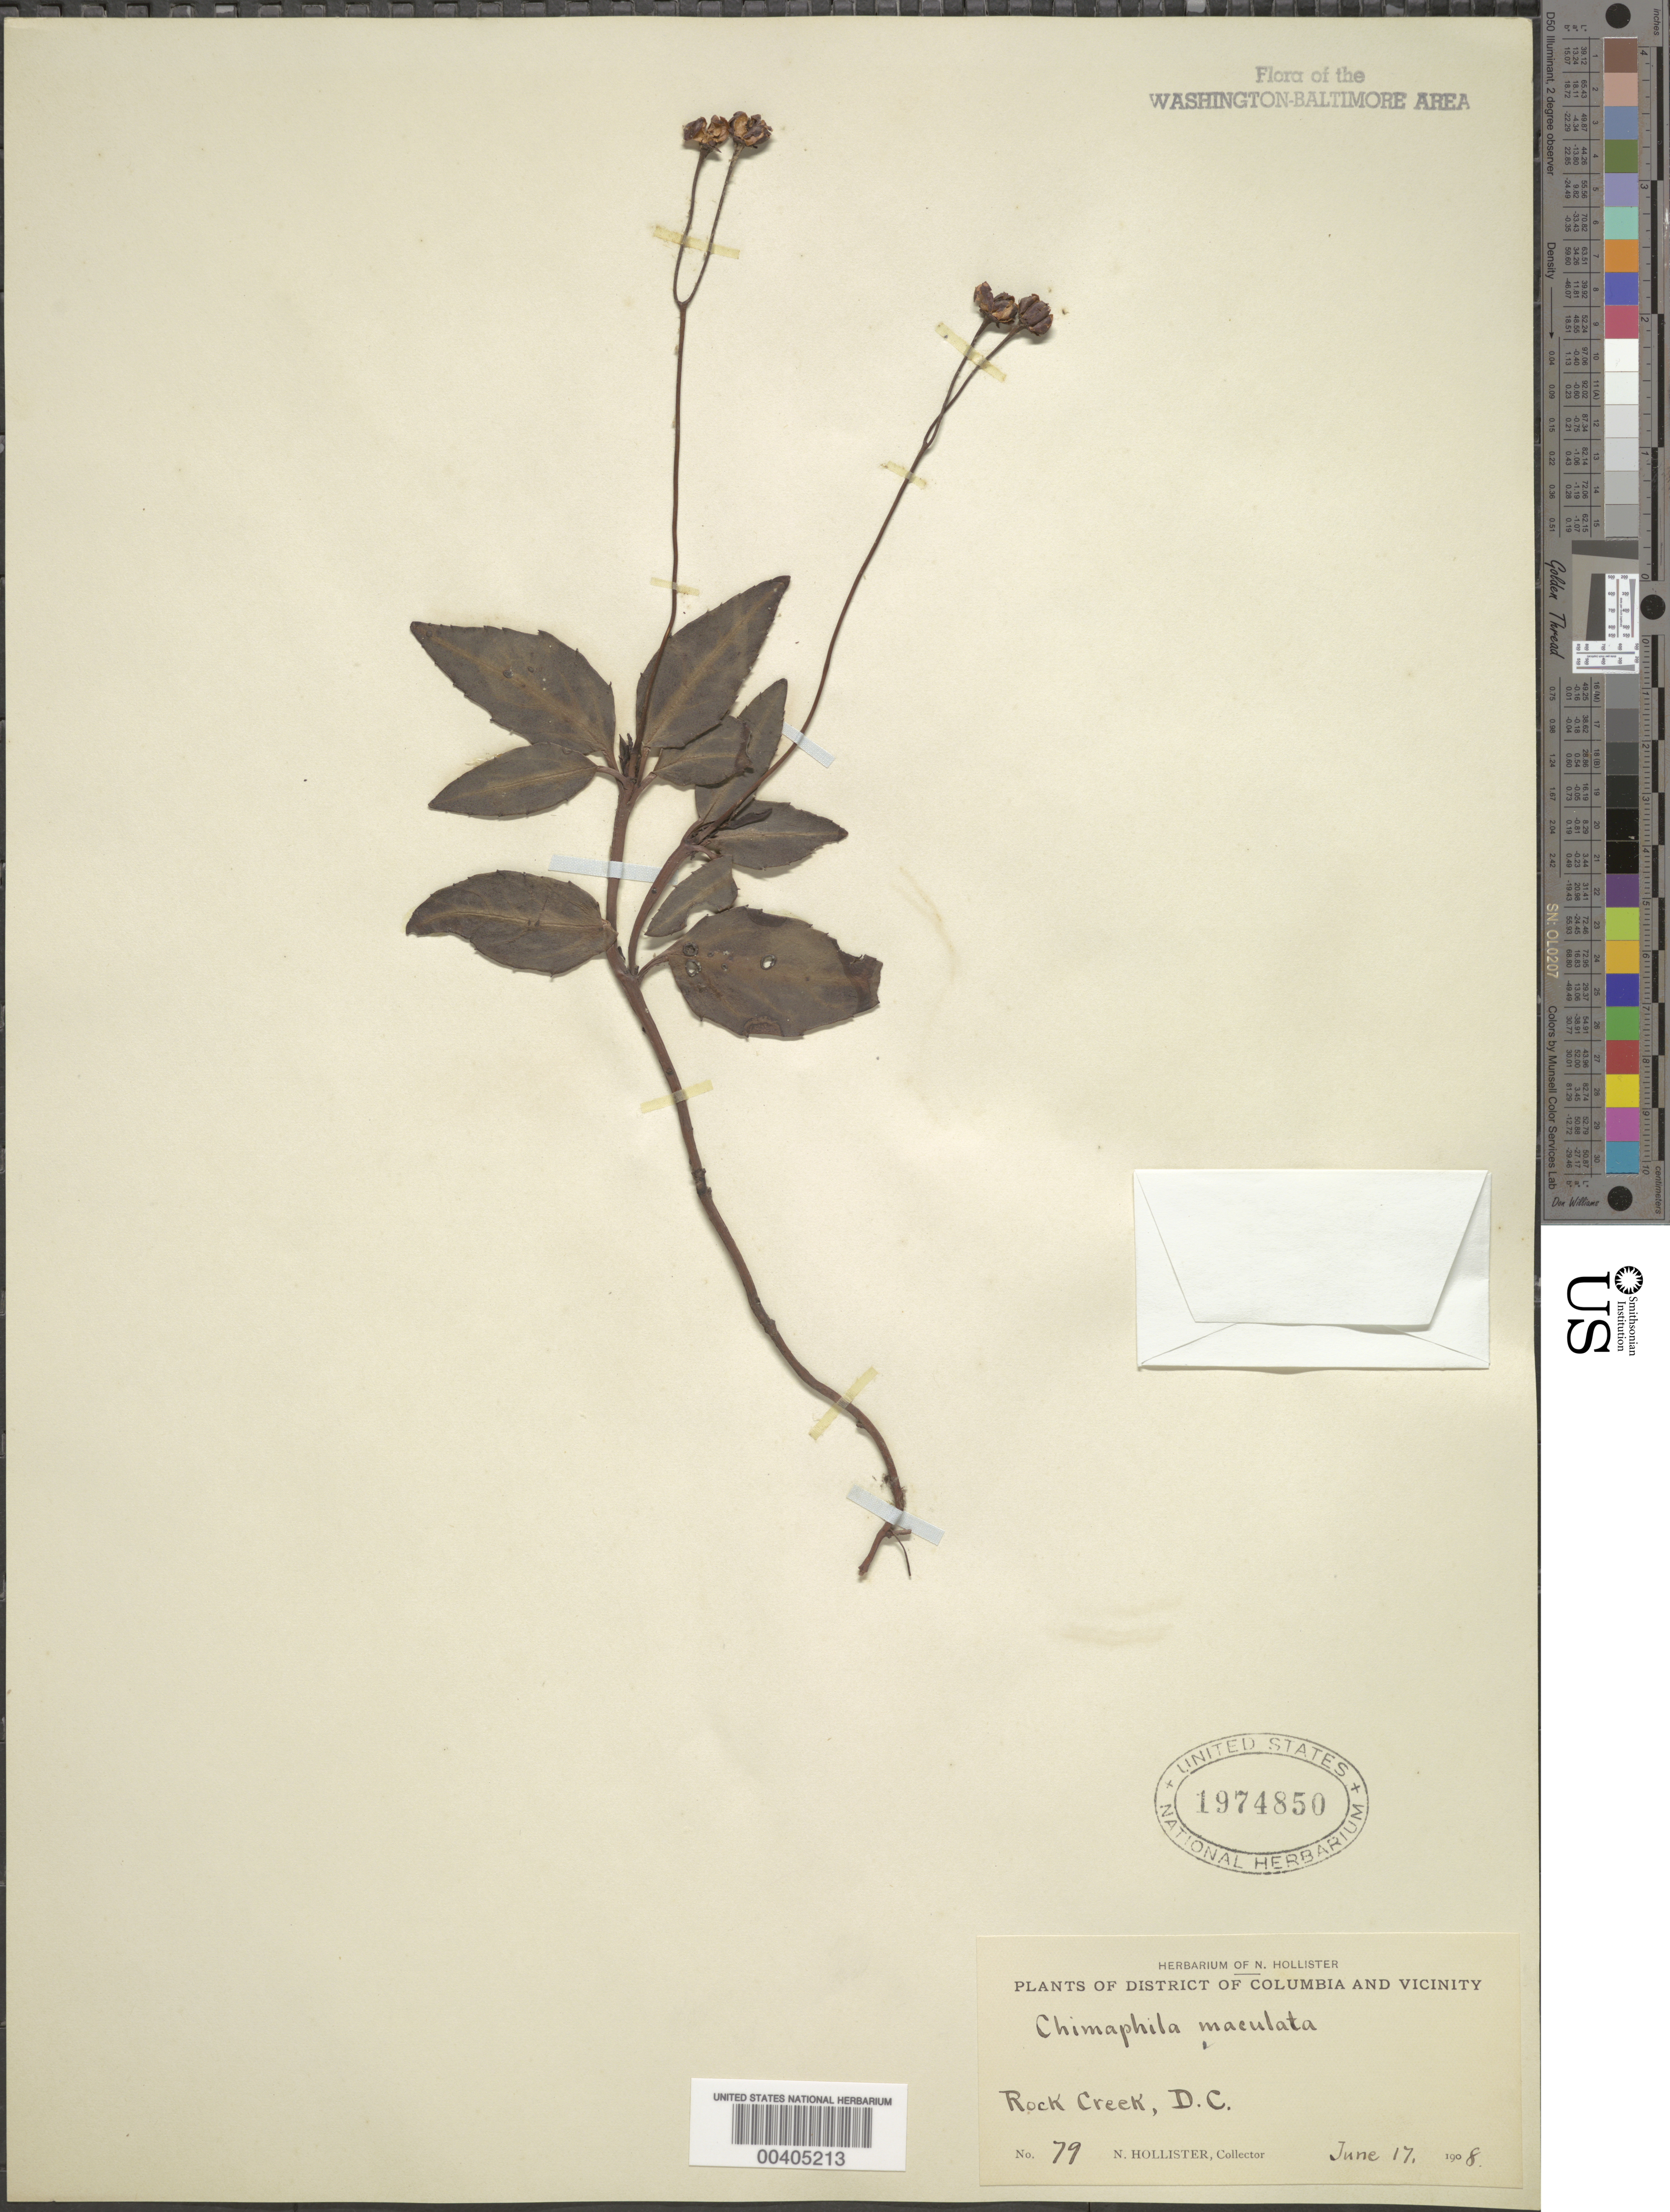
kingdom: Plantae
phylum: Tracheophyta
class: Magnoliopsida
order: Ericales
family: Ericaceae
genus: Chimaphila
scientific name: Chimaphila maculata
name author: (L.) Pursh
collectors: N. Hollister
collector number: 79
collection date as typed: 17 Jun 1908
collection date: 1908-06-17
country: United States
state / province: District of Columbia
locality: Rock Creek Rock Creek Park and Vicinity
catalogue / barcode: US 1974850